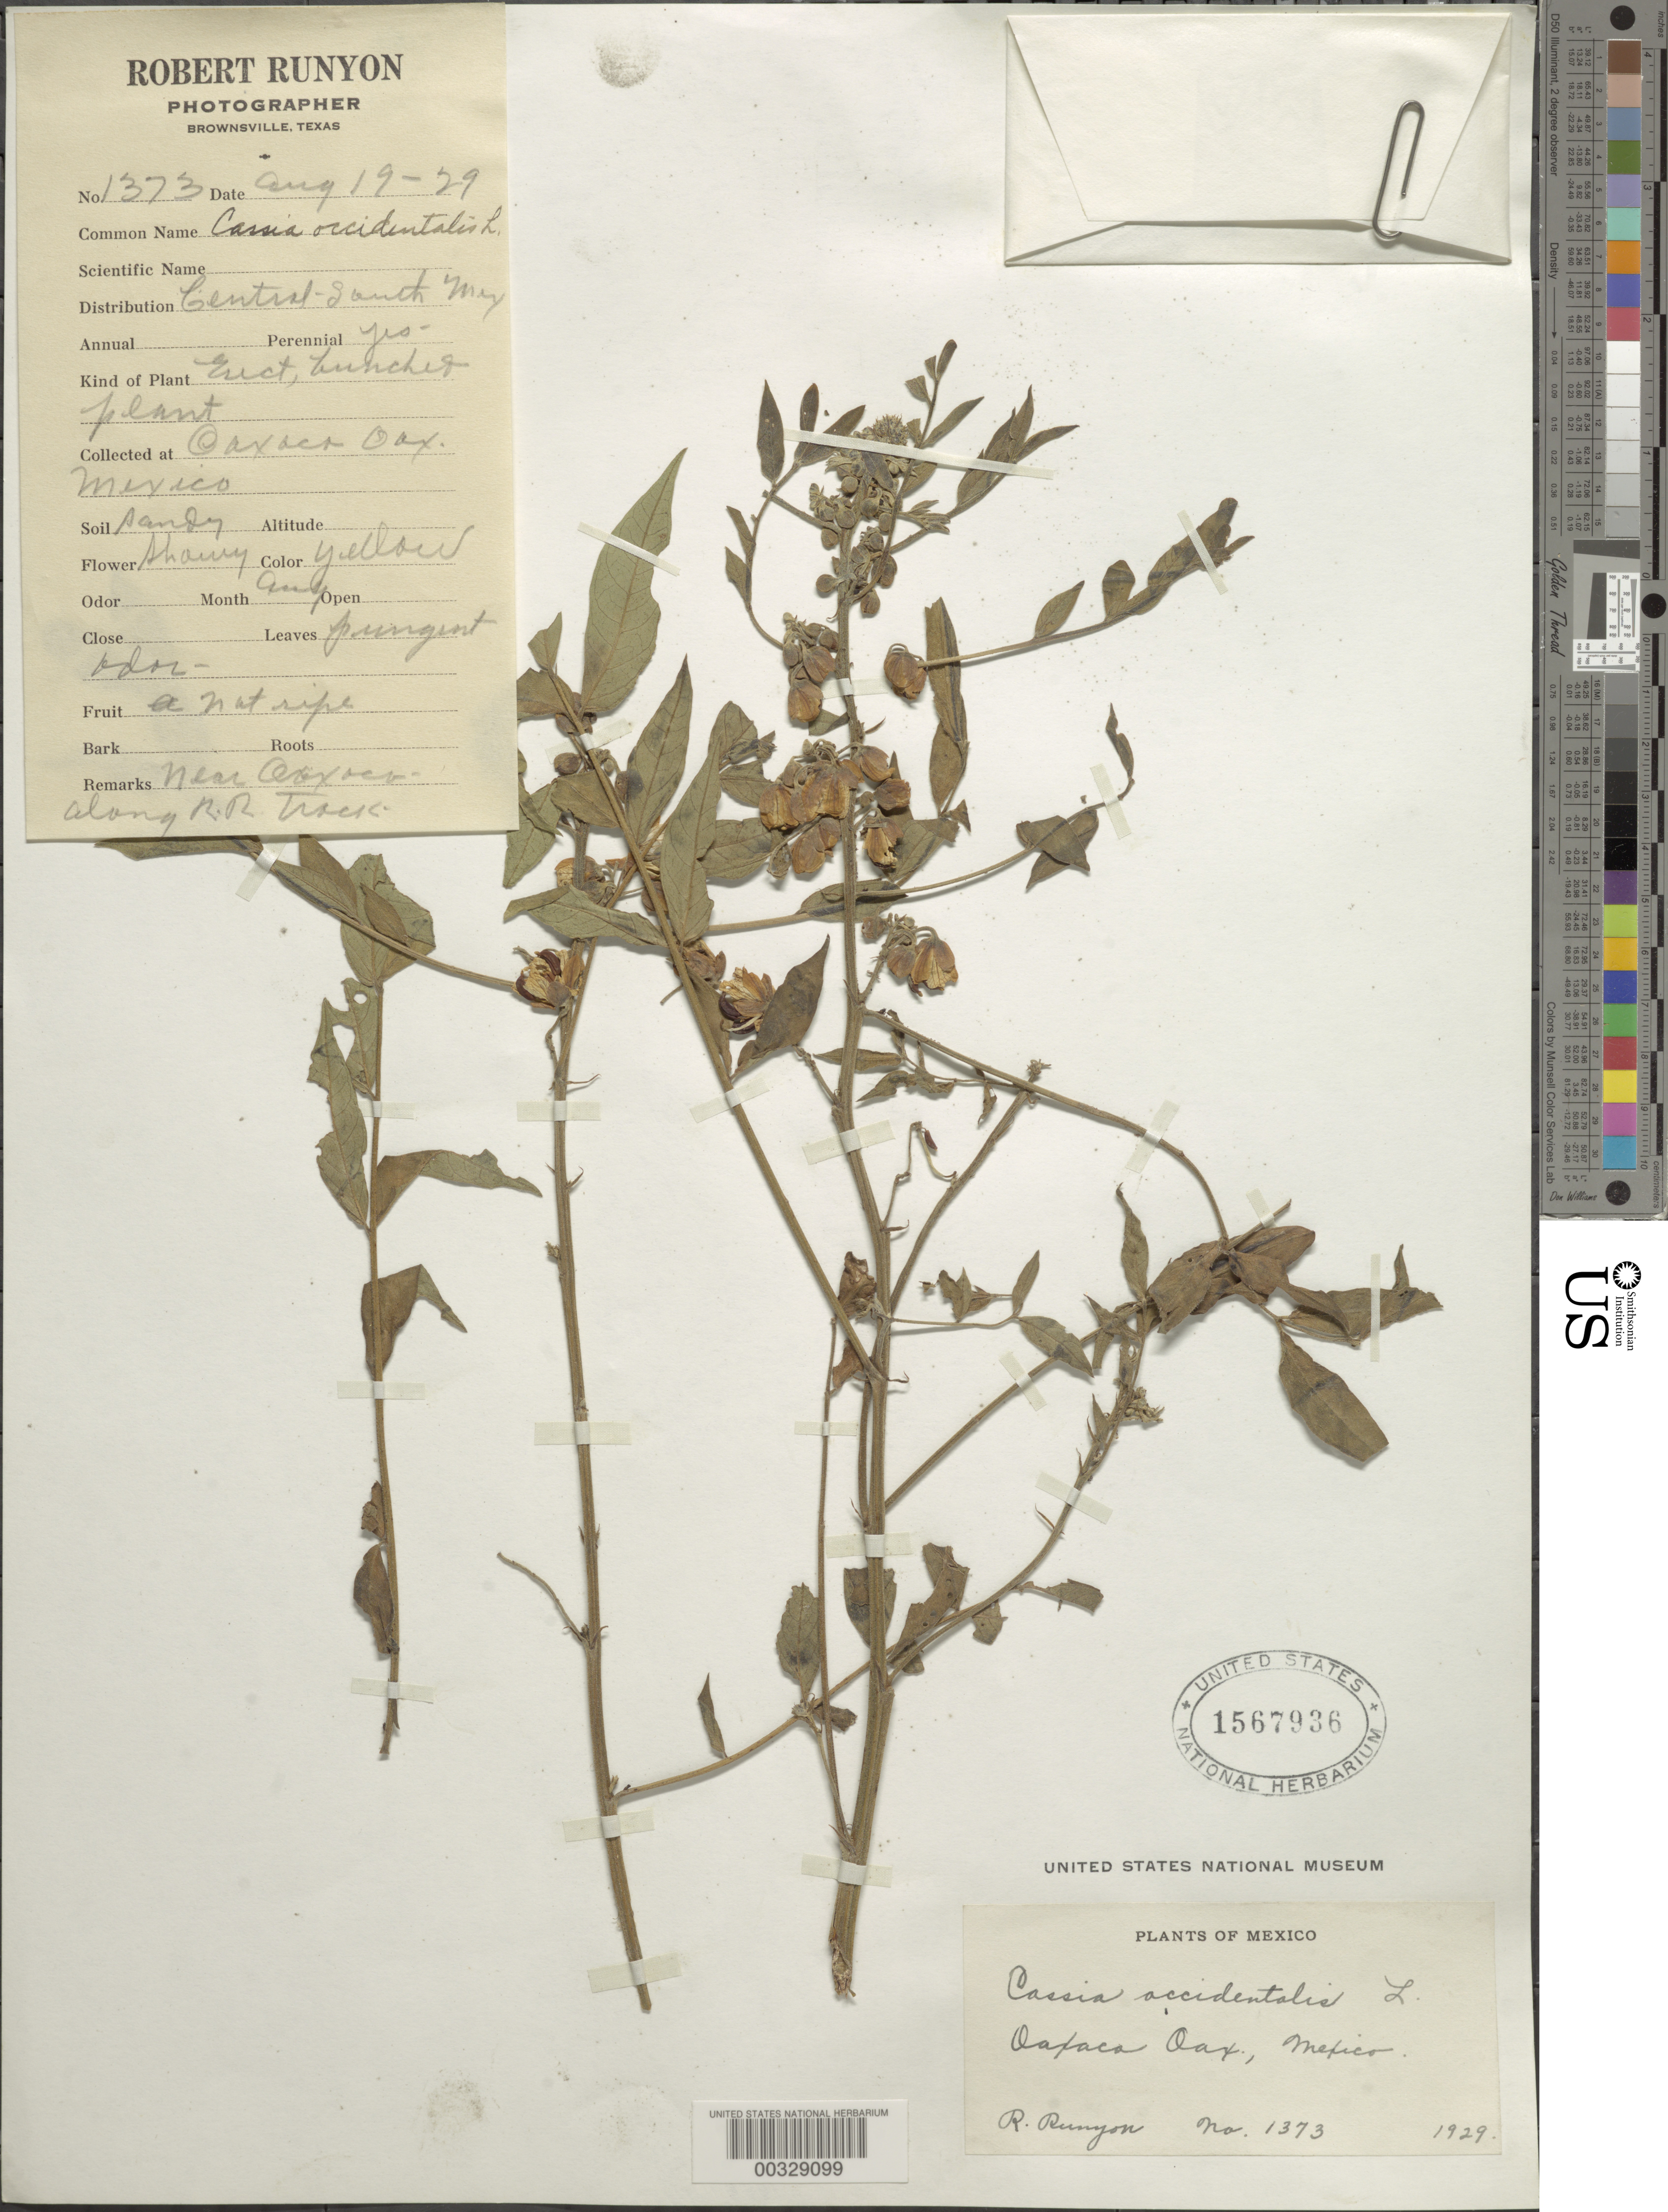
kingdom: Plantae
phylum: Tracheophyta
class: Magnoliopsida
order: Fabales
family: Fabaceae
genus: Senna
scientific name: Senna occidentalis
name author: (L.) Link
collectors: R. Runyon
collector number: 1373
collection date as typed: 1929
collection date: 1929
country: Mexico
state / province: Oaxaca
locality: Oaxaca, along railroad tracks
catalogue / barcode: US 1567936